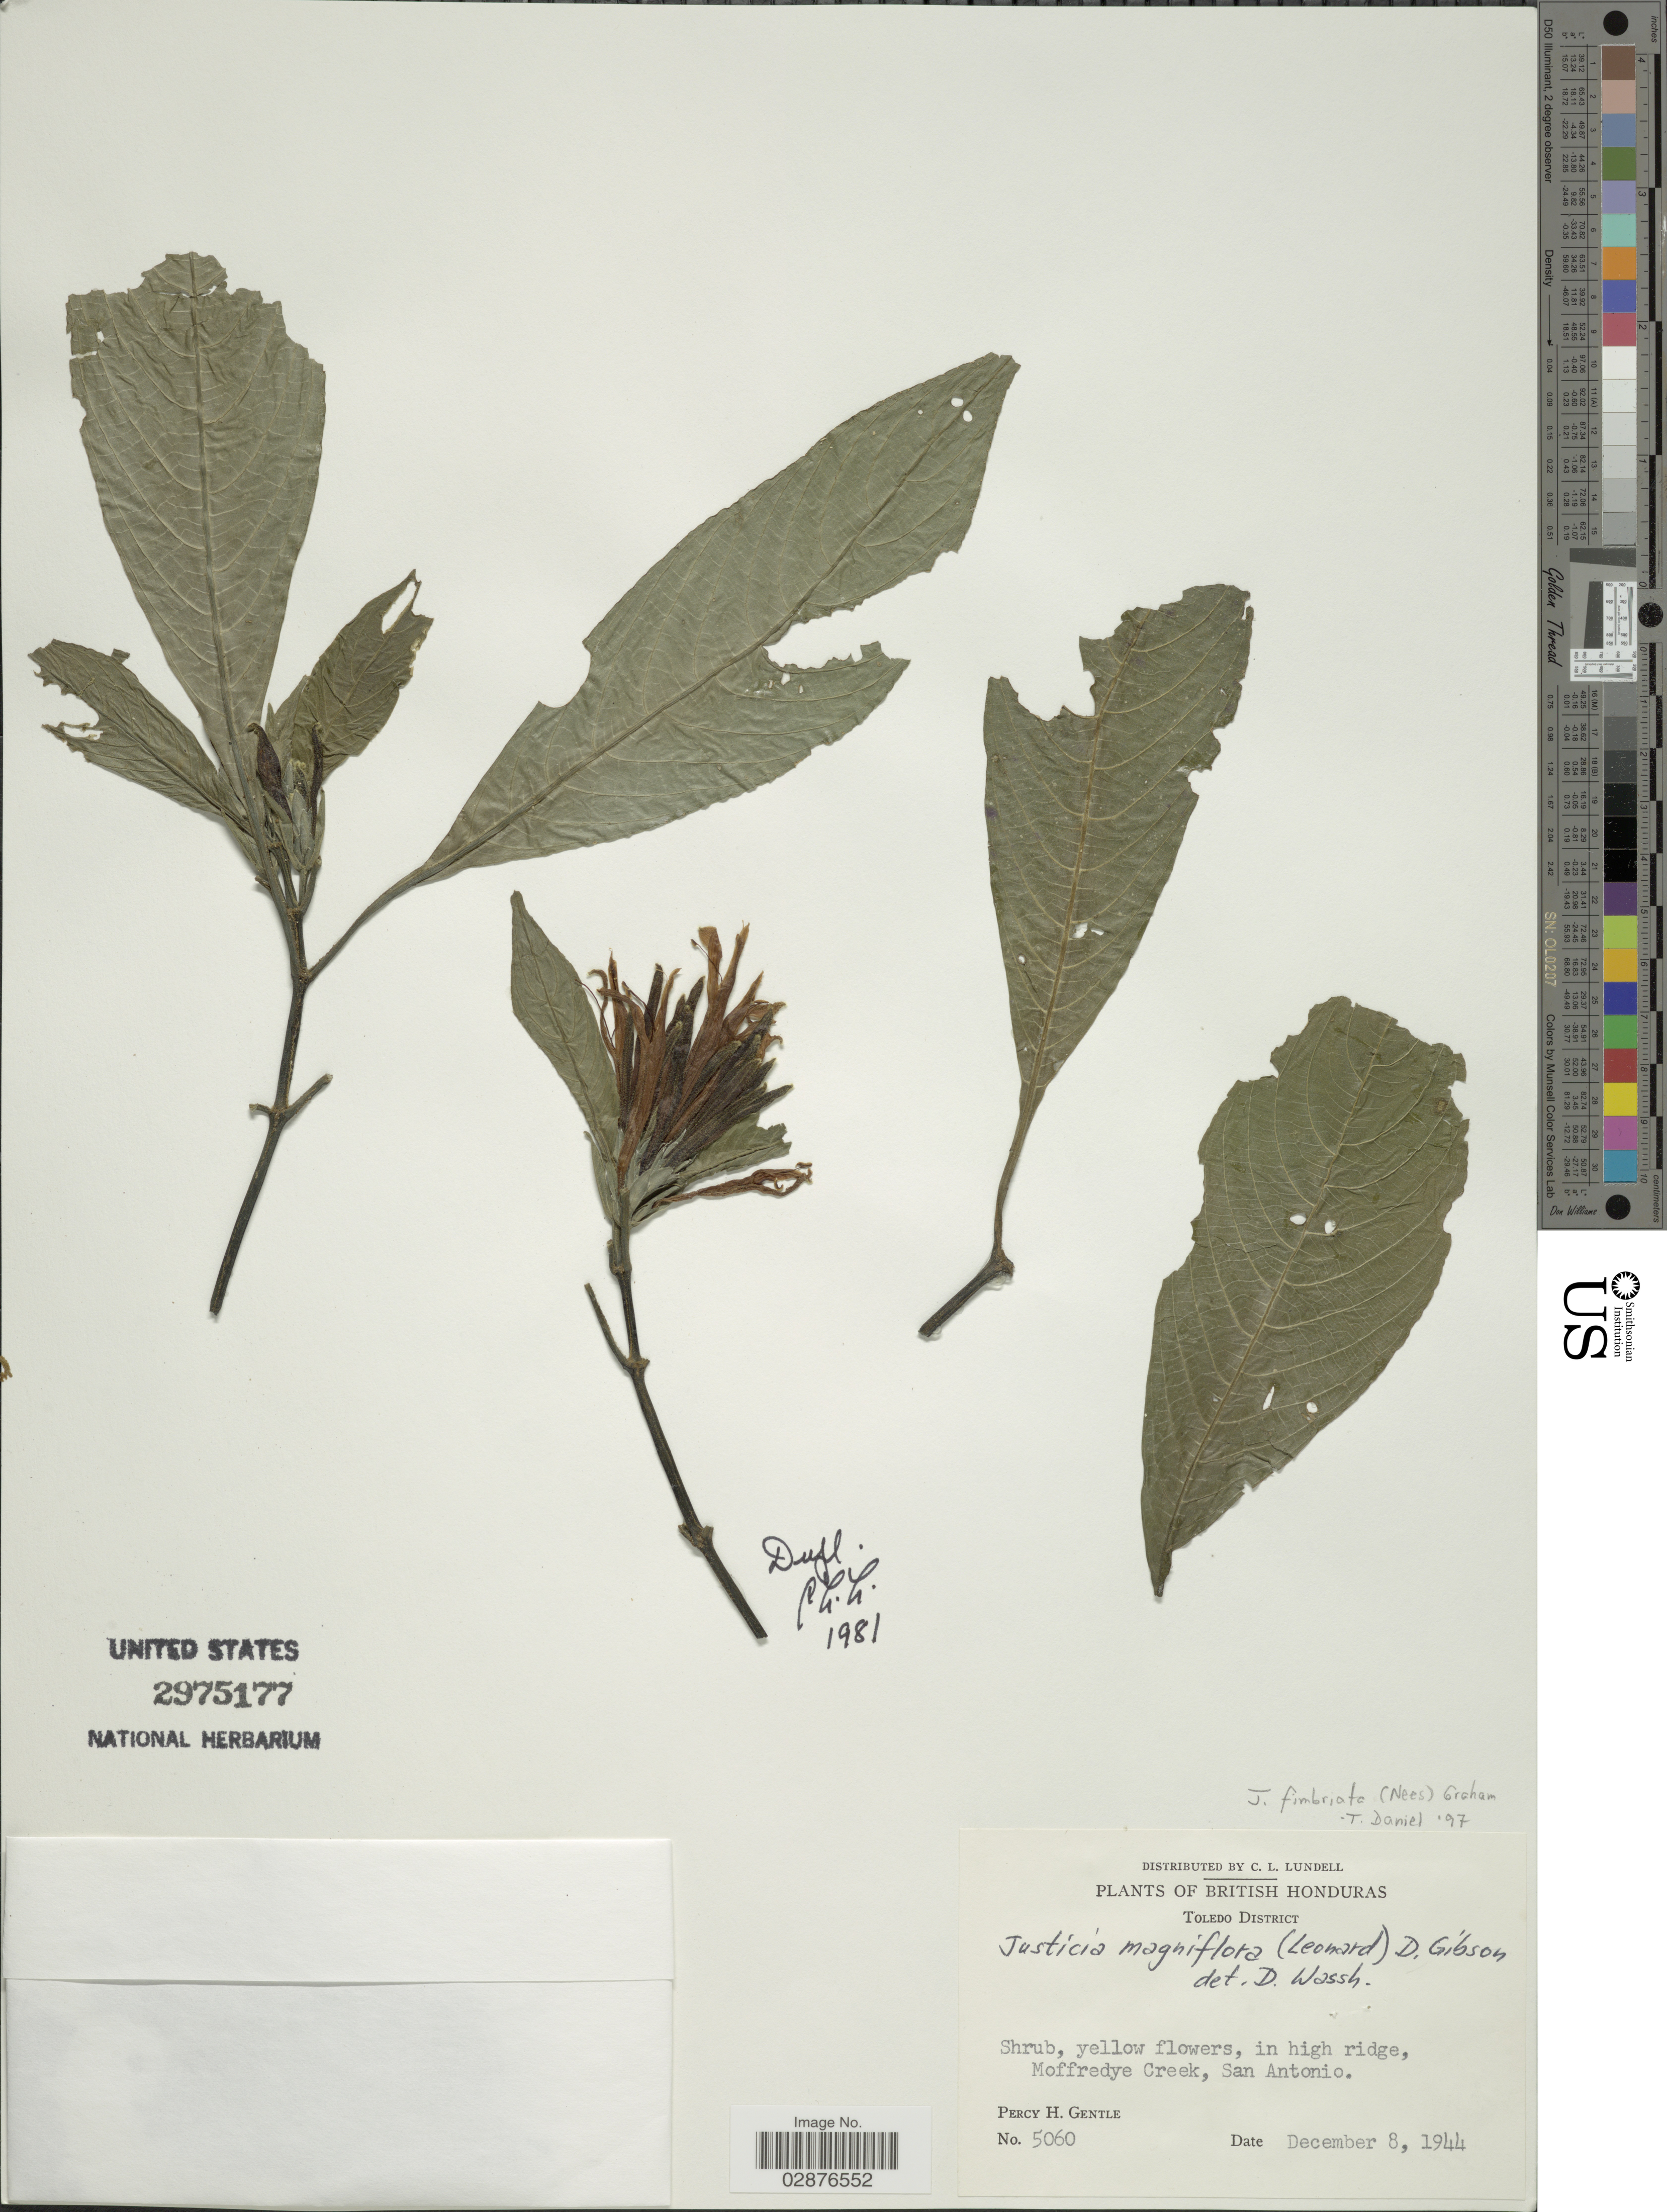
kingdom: Plantae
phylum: Tracheophyta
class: Magnoliopsida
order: Lamiales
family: Acanthaceae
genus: Justicia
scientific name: Justicia magniflora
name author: (S.F. Blake) D.N. Gibson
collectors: P. H. Gentle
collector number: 5060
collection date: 1944-12-08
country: Belize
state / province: Toledo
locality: British Honduras. Toledo District. Moffredye Creek, San Antonio.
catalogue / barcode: US 2975177